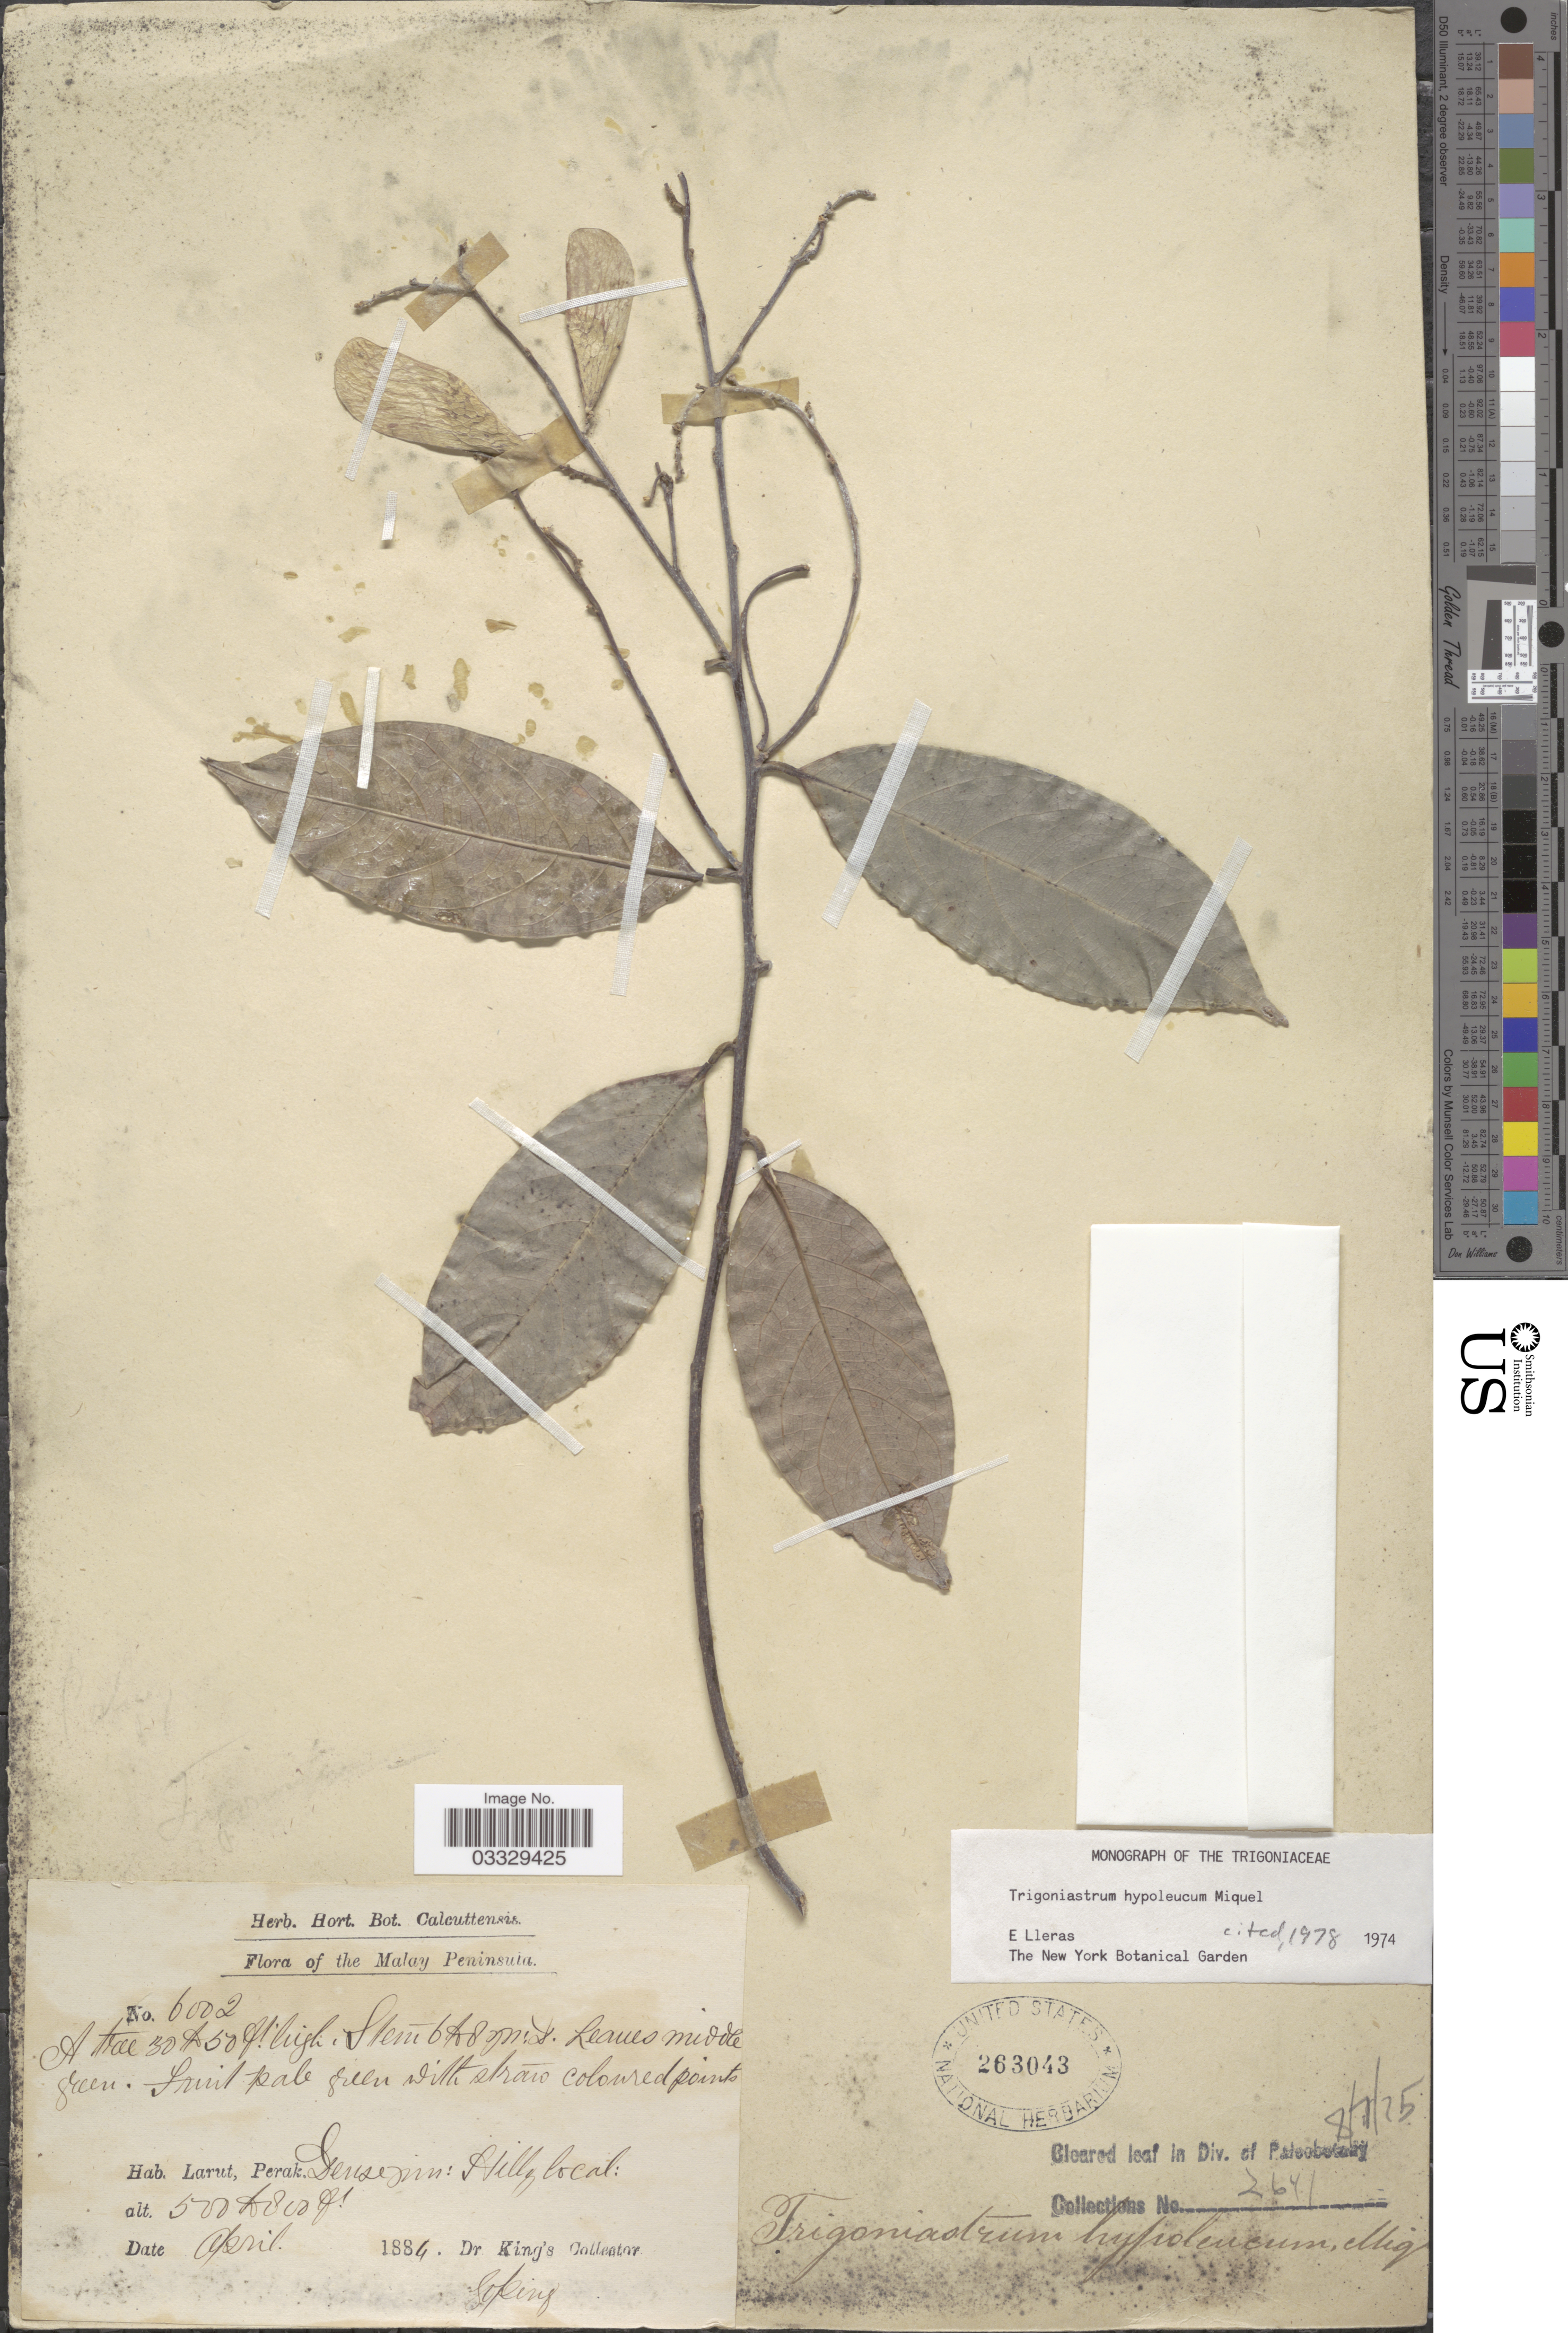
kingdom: Plantae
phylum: Tracheophyta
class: Magnoliopsida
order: Malpighiales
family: Trigoniaceae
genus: Trigoniastrum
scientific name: Trigoniastrum hypoleucum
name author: Miq.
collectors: Dr. King's collector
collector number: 6002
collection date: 1884-04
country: Malaysia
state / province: Perak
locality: Malay Peninsula. Larut, Perak: Dense jun. Hilly local, Goping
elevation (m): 152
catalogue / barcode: US 263043